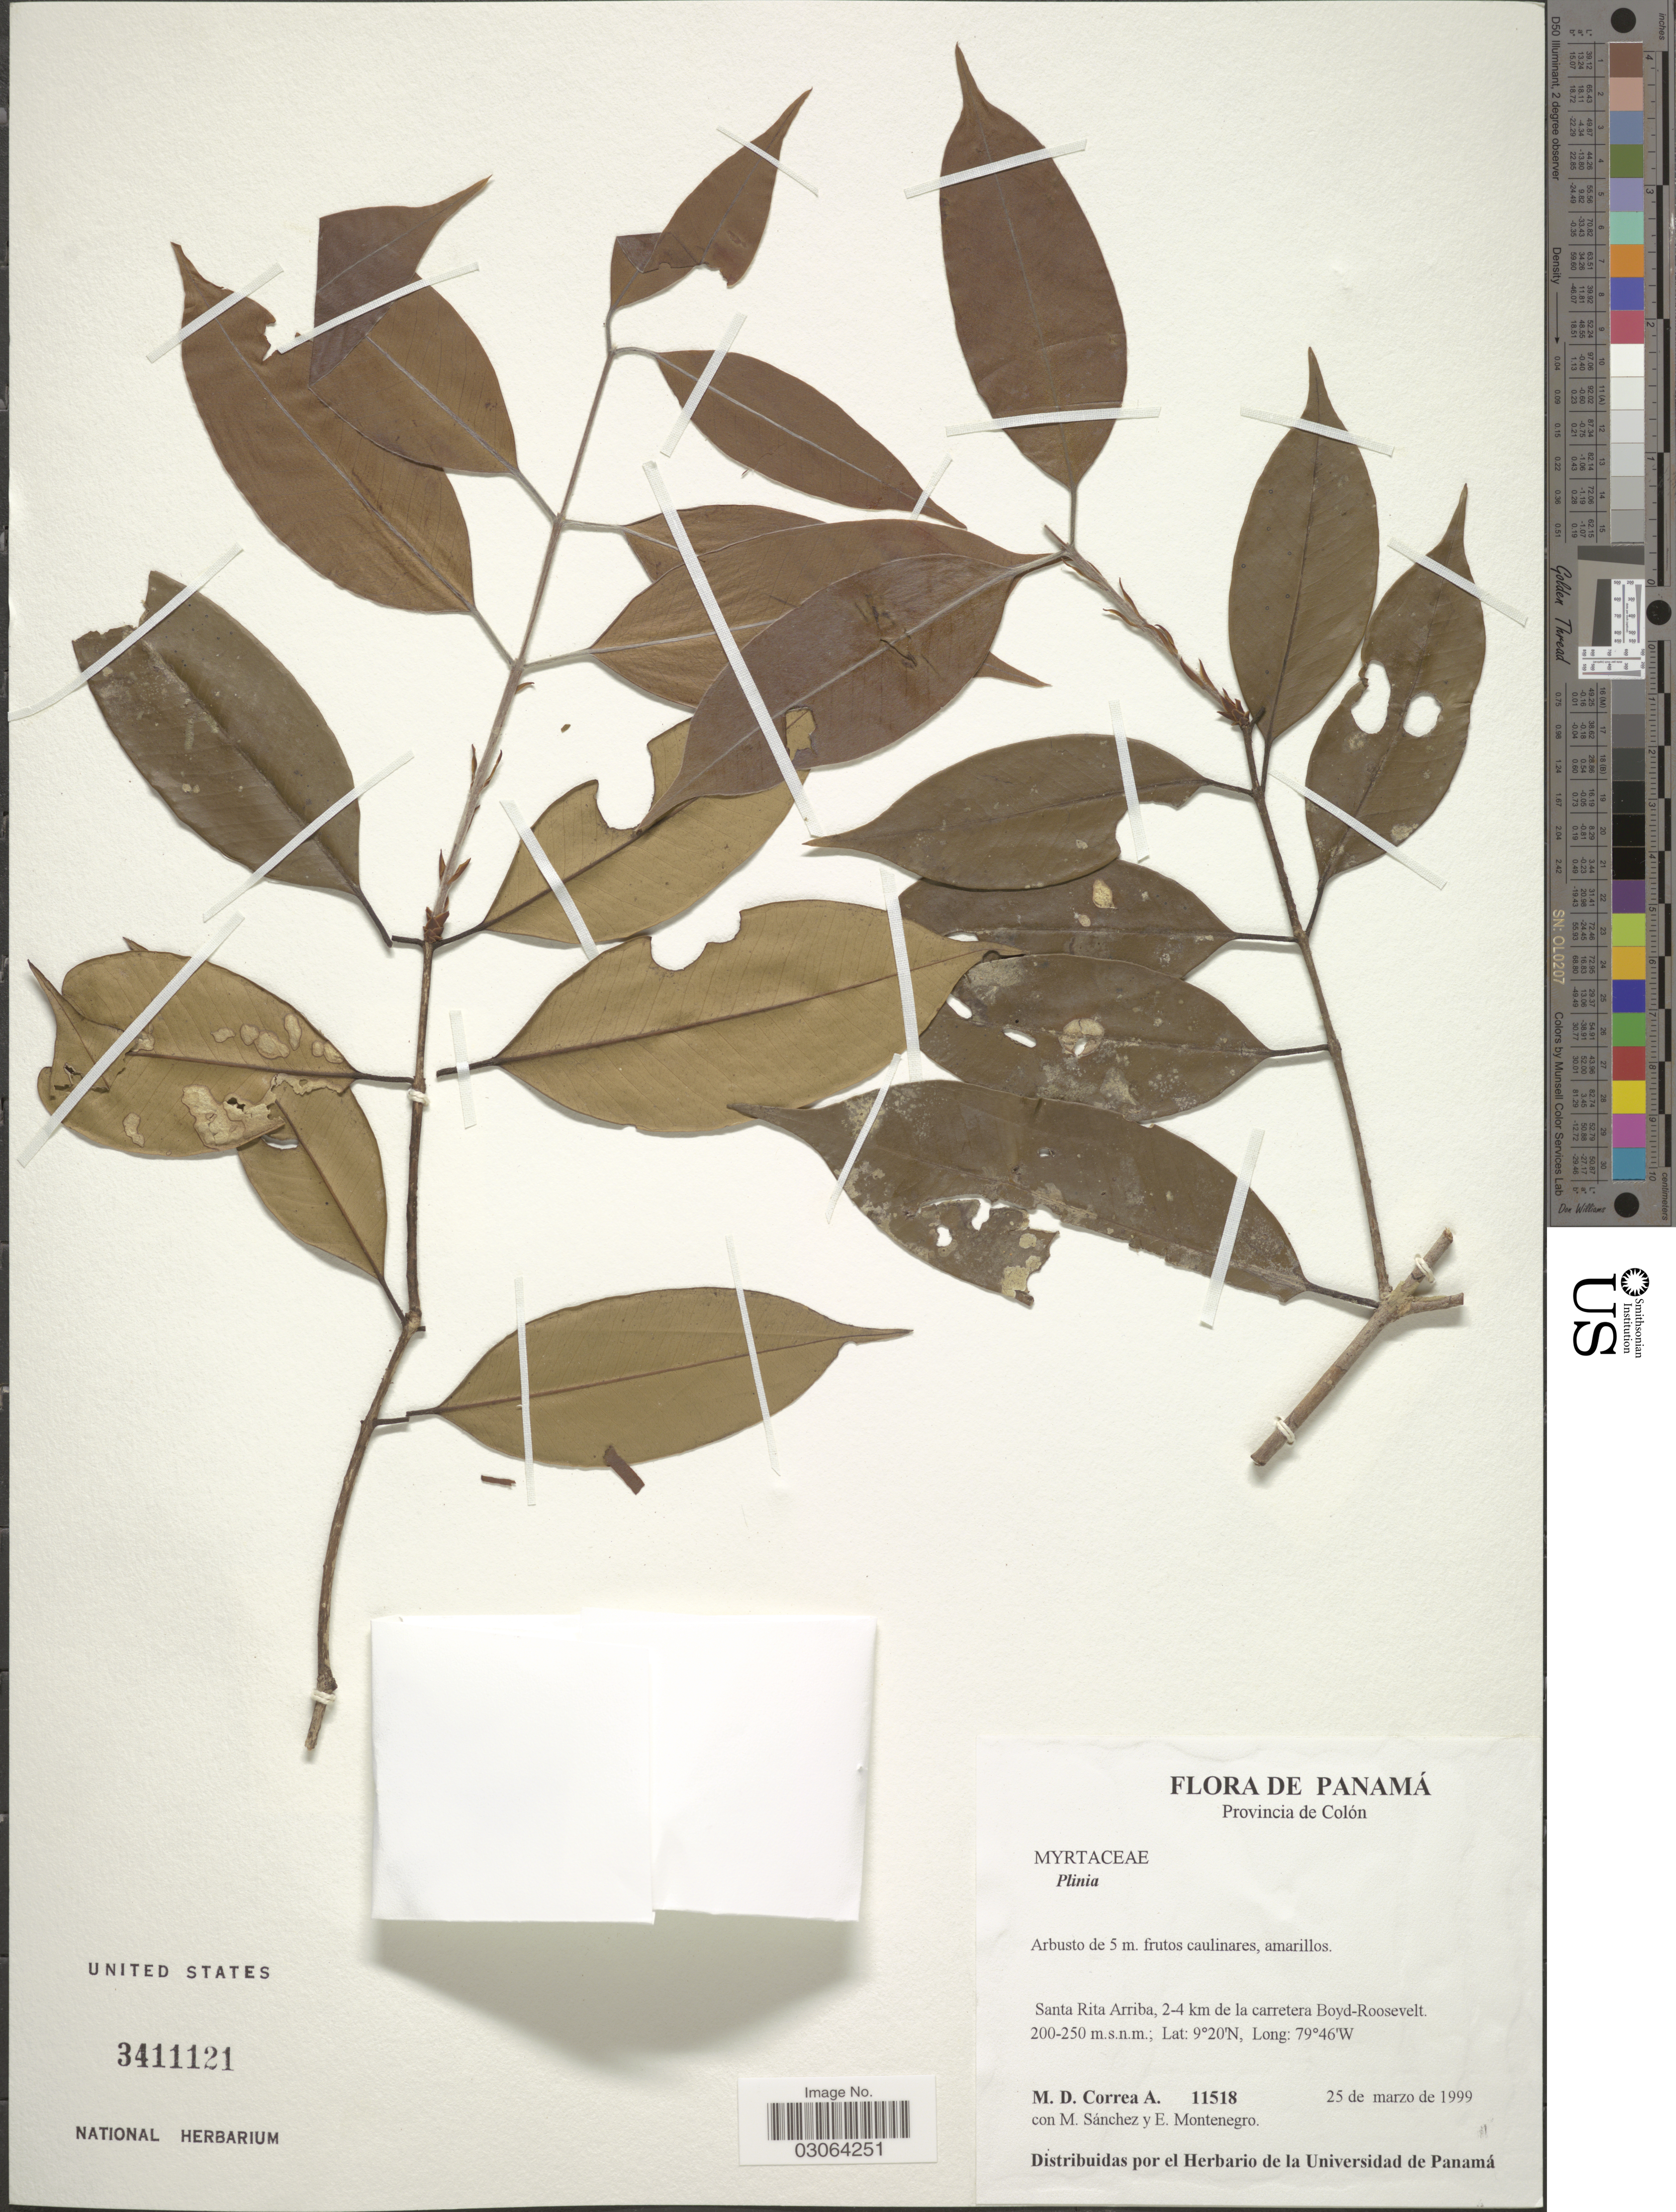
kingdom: Plantae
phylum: Tracheophyta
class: Magnoliopsida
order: Myrtales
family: Myrtaceae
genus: Plinia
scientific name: Plinia sp.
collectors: M. D. Corrêa-A., M. Sánchez & E. Montenegro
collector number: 11518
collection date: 1999-03-25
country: Panama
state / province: Colón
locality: Provincia de Colón, Santa Rita Arriba, 2-4 km de la carretera Boyd-Roosevelt.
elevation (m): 200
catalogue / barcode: US 3411121